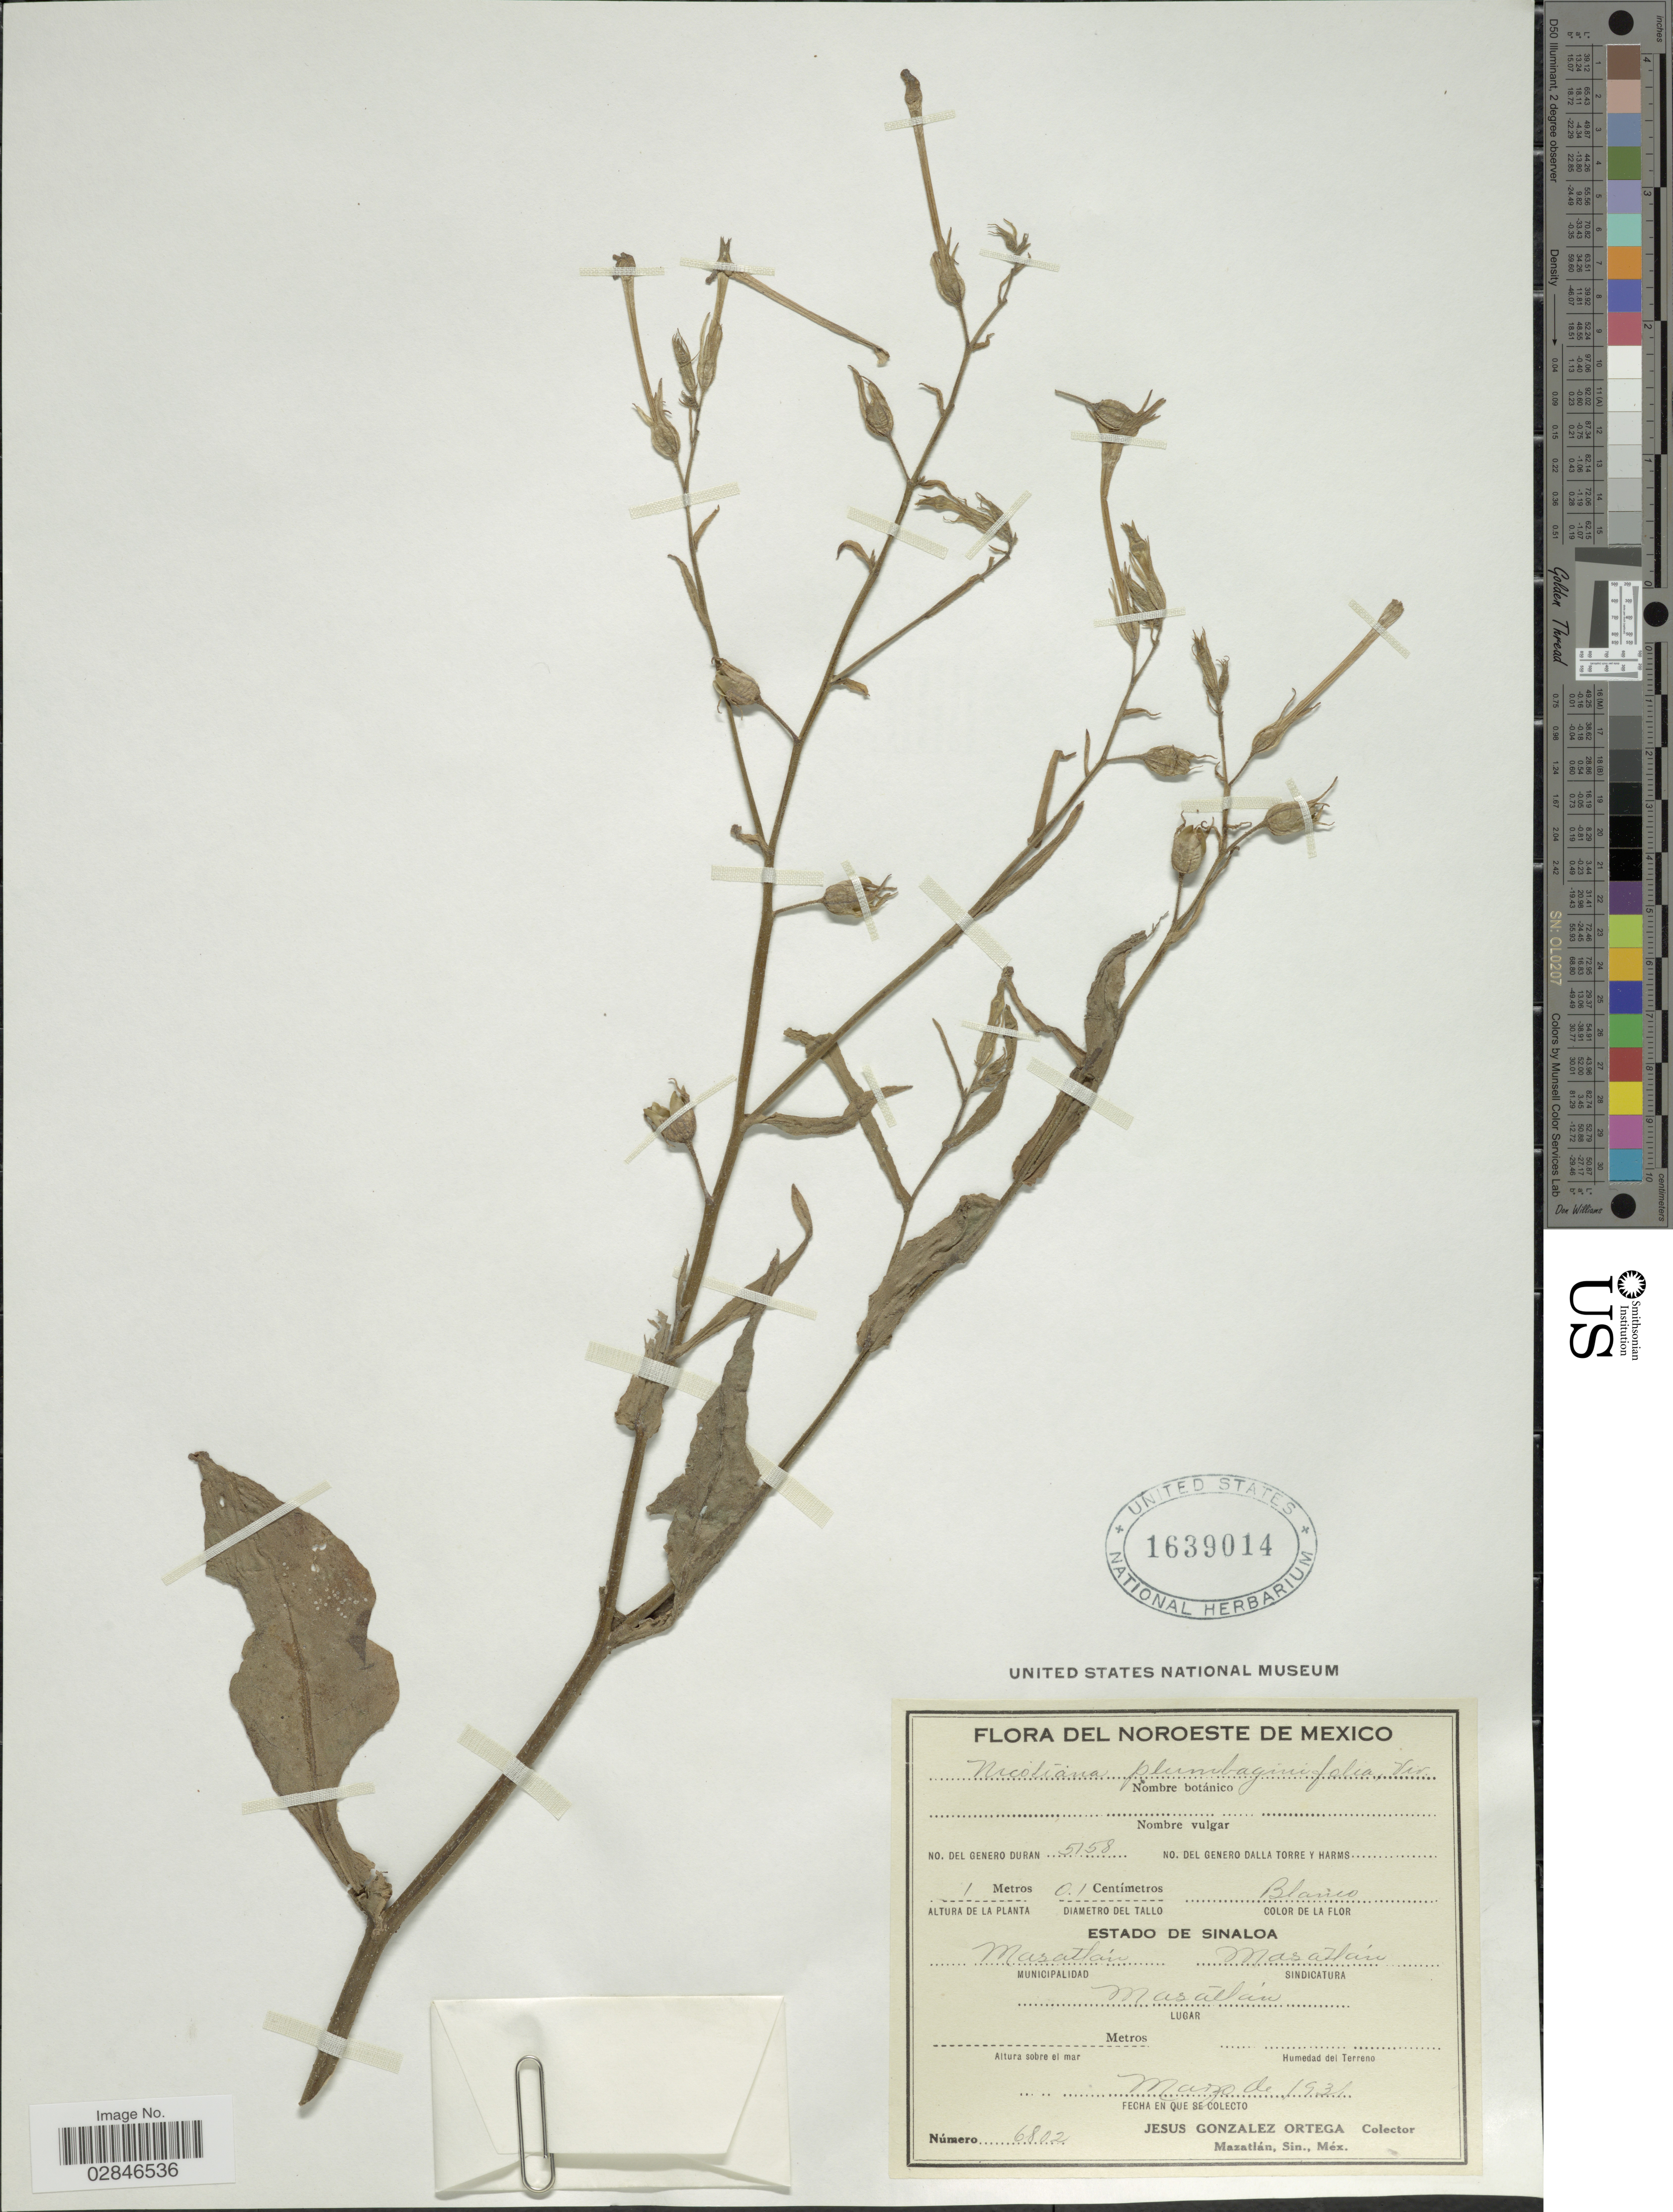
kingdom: Plantae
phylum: Tracheophyta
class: Magnoliopsida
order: Solanales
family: Solanaceae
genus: Nicotiana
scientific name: Nicotiana plumbaginifolia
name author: Viv.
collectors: J. Ortega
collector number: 6802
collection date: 1931-03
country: Mexico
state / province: Sinaloa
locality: Noroeste de Mexico, Muncipalidad Masatlán, Masatlán.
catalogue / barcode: US 1639014